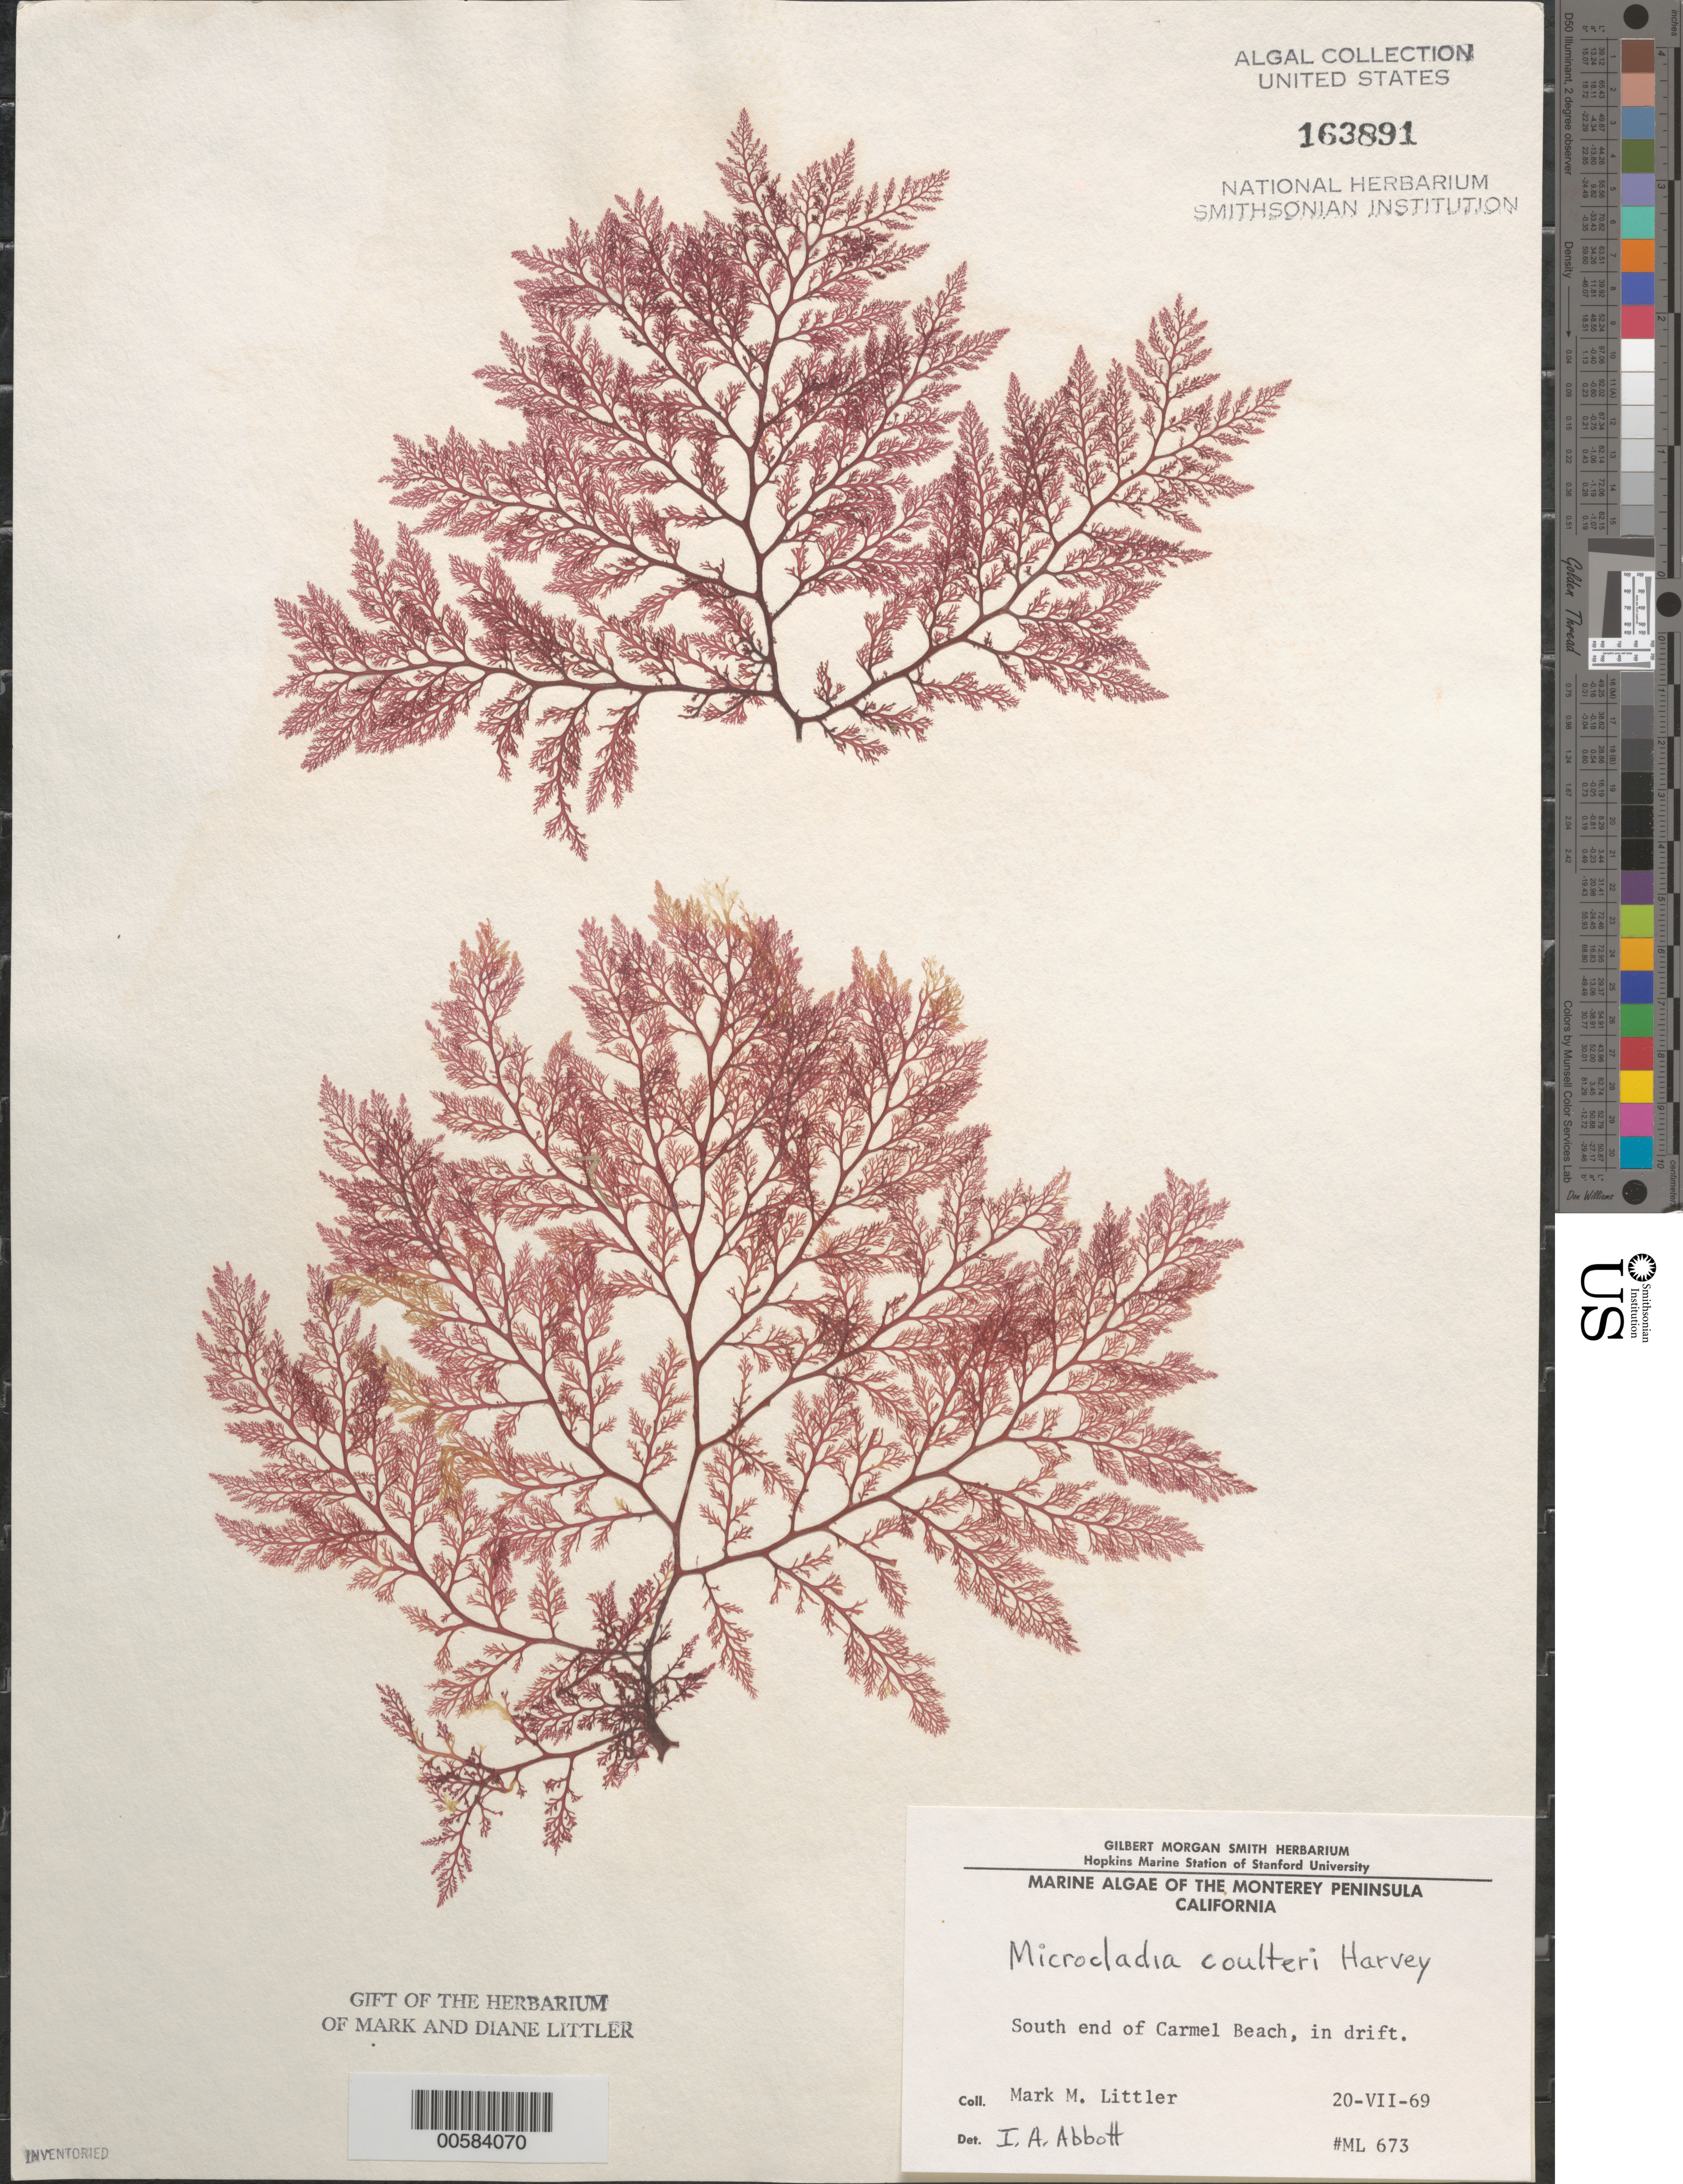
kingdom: Plantae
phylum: Rhodophyta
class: Florideophyceae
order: Ceramiales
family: Ceramiaceae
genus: Microcladia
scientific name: Microcladia coulteri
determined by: Abbott, Isabella A.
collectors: M. M. Littler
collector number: ML 673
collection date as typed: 20 Jul 1969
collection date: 1969-07-20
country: United States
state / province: California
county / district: Monterey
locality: Carmel Beach, south end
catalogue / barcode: US 163891